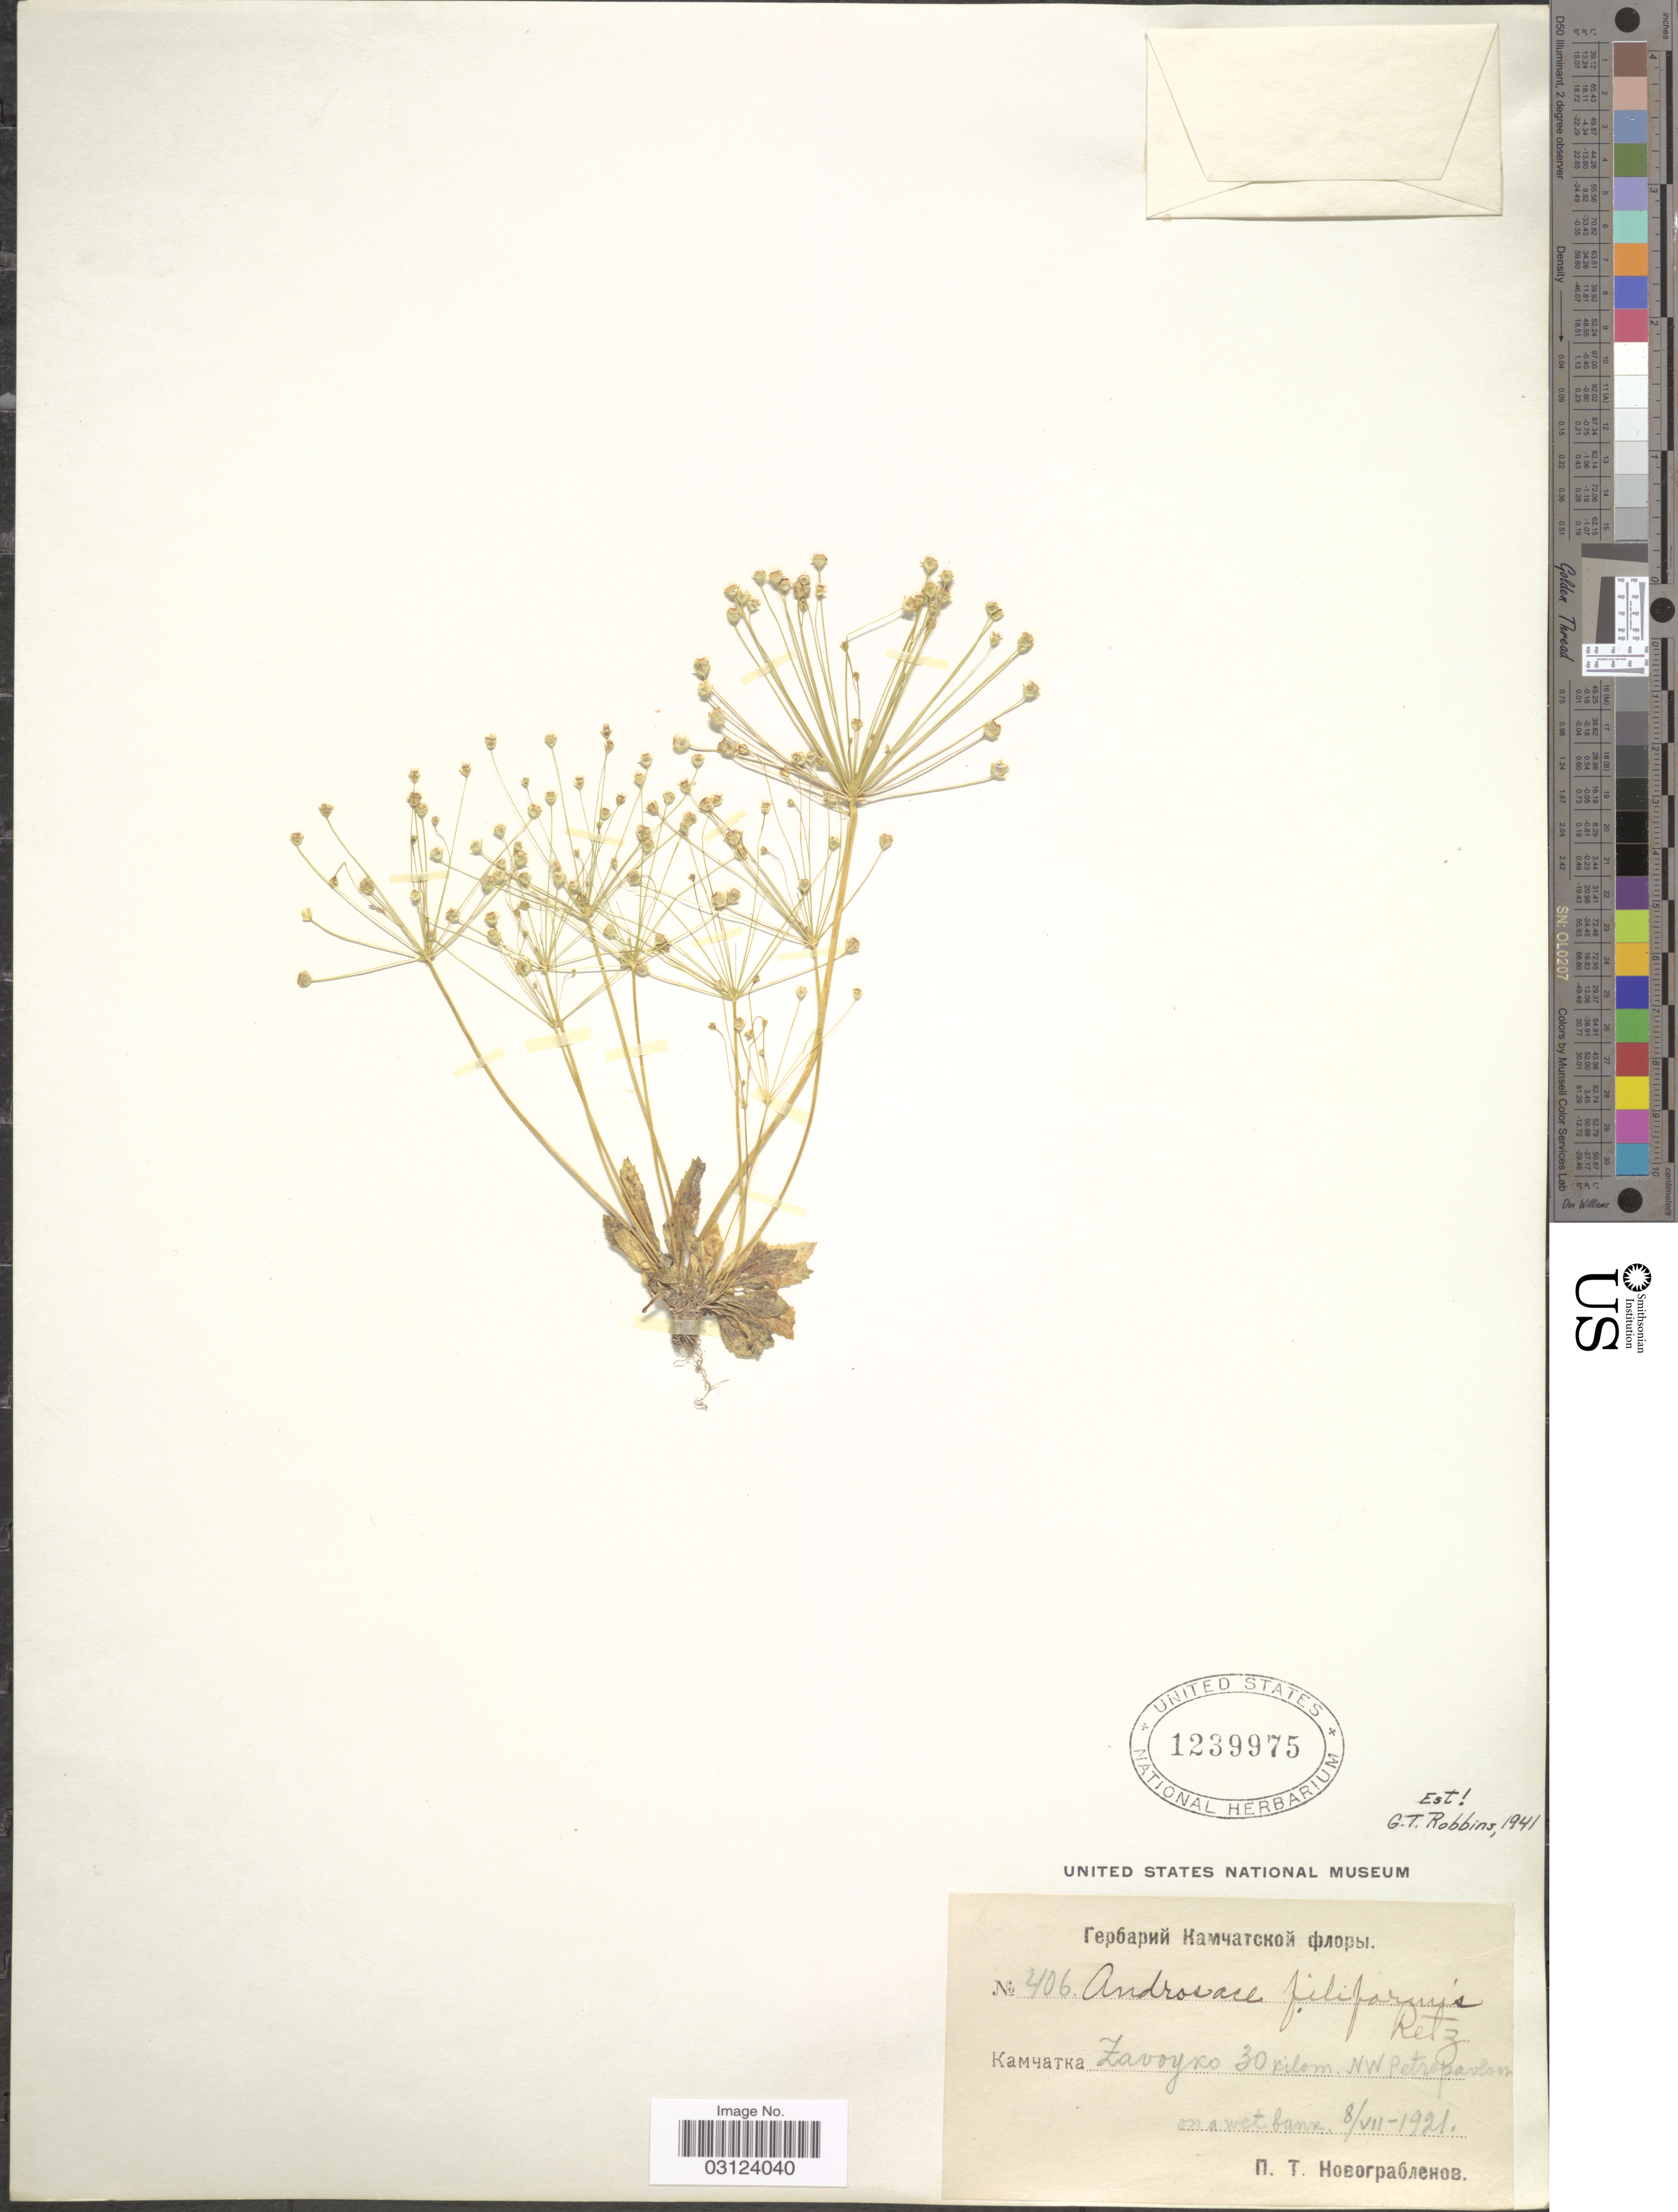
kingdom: Plantae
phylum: Tracheophyta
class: Magnoliopsida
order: Ericales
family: Primulaceae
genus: Androsace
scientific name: Androsace filiformis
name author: Retz.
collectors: P. Novograblenov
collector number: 406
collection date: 1921-07-08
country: Russian Federation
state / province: Kamchatka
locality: Zavoyko 30 kilom. NW Petropavlosk.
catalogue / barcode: US 1239975